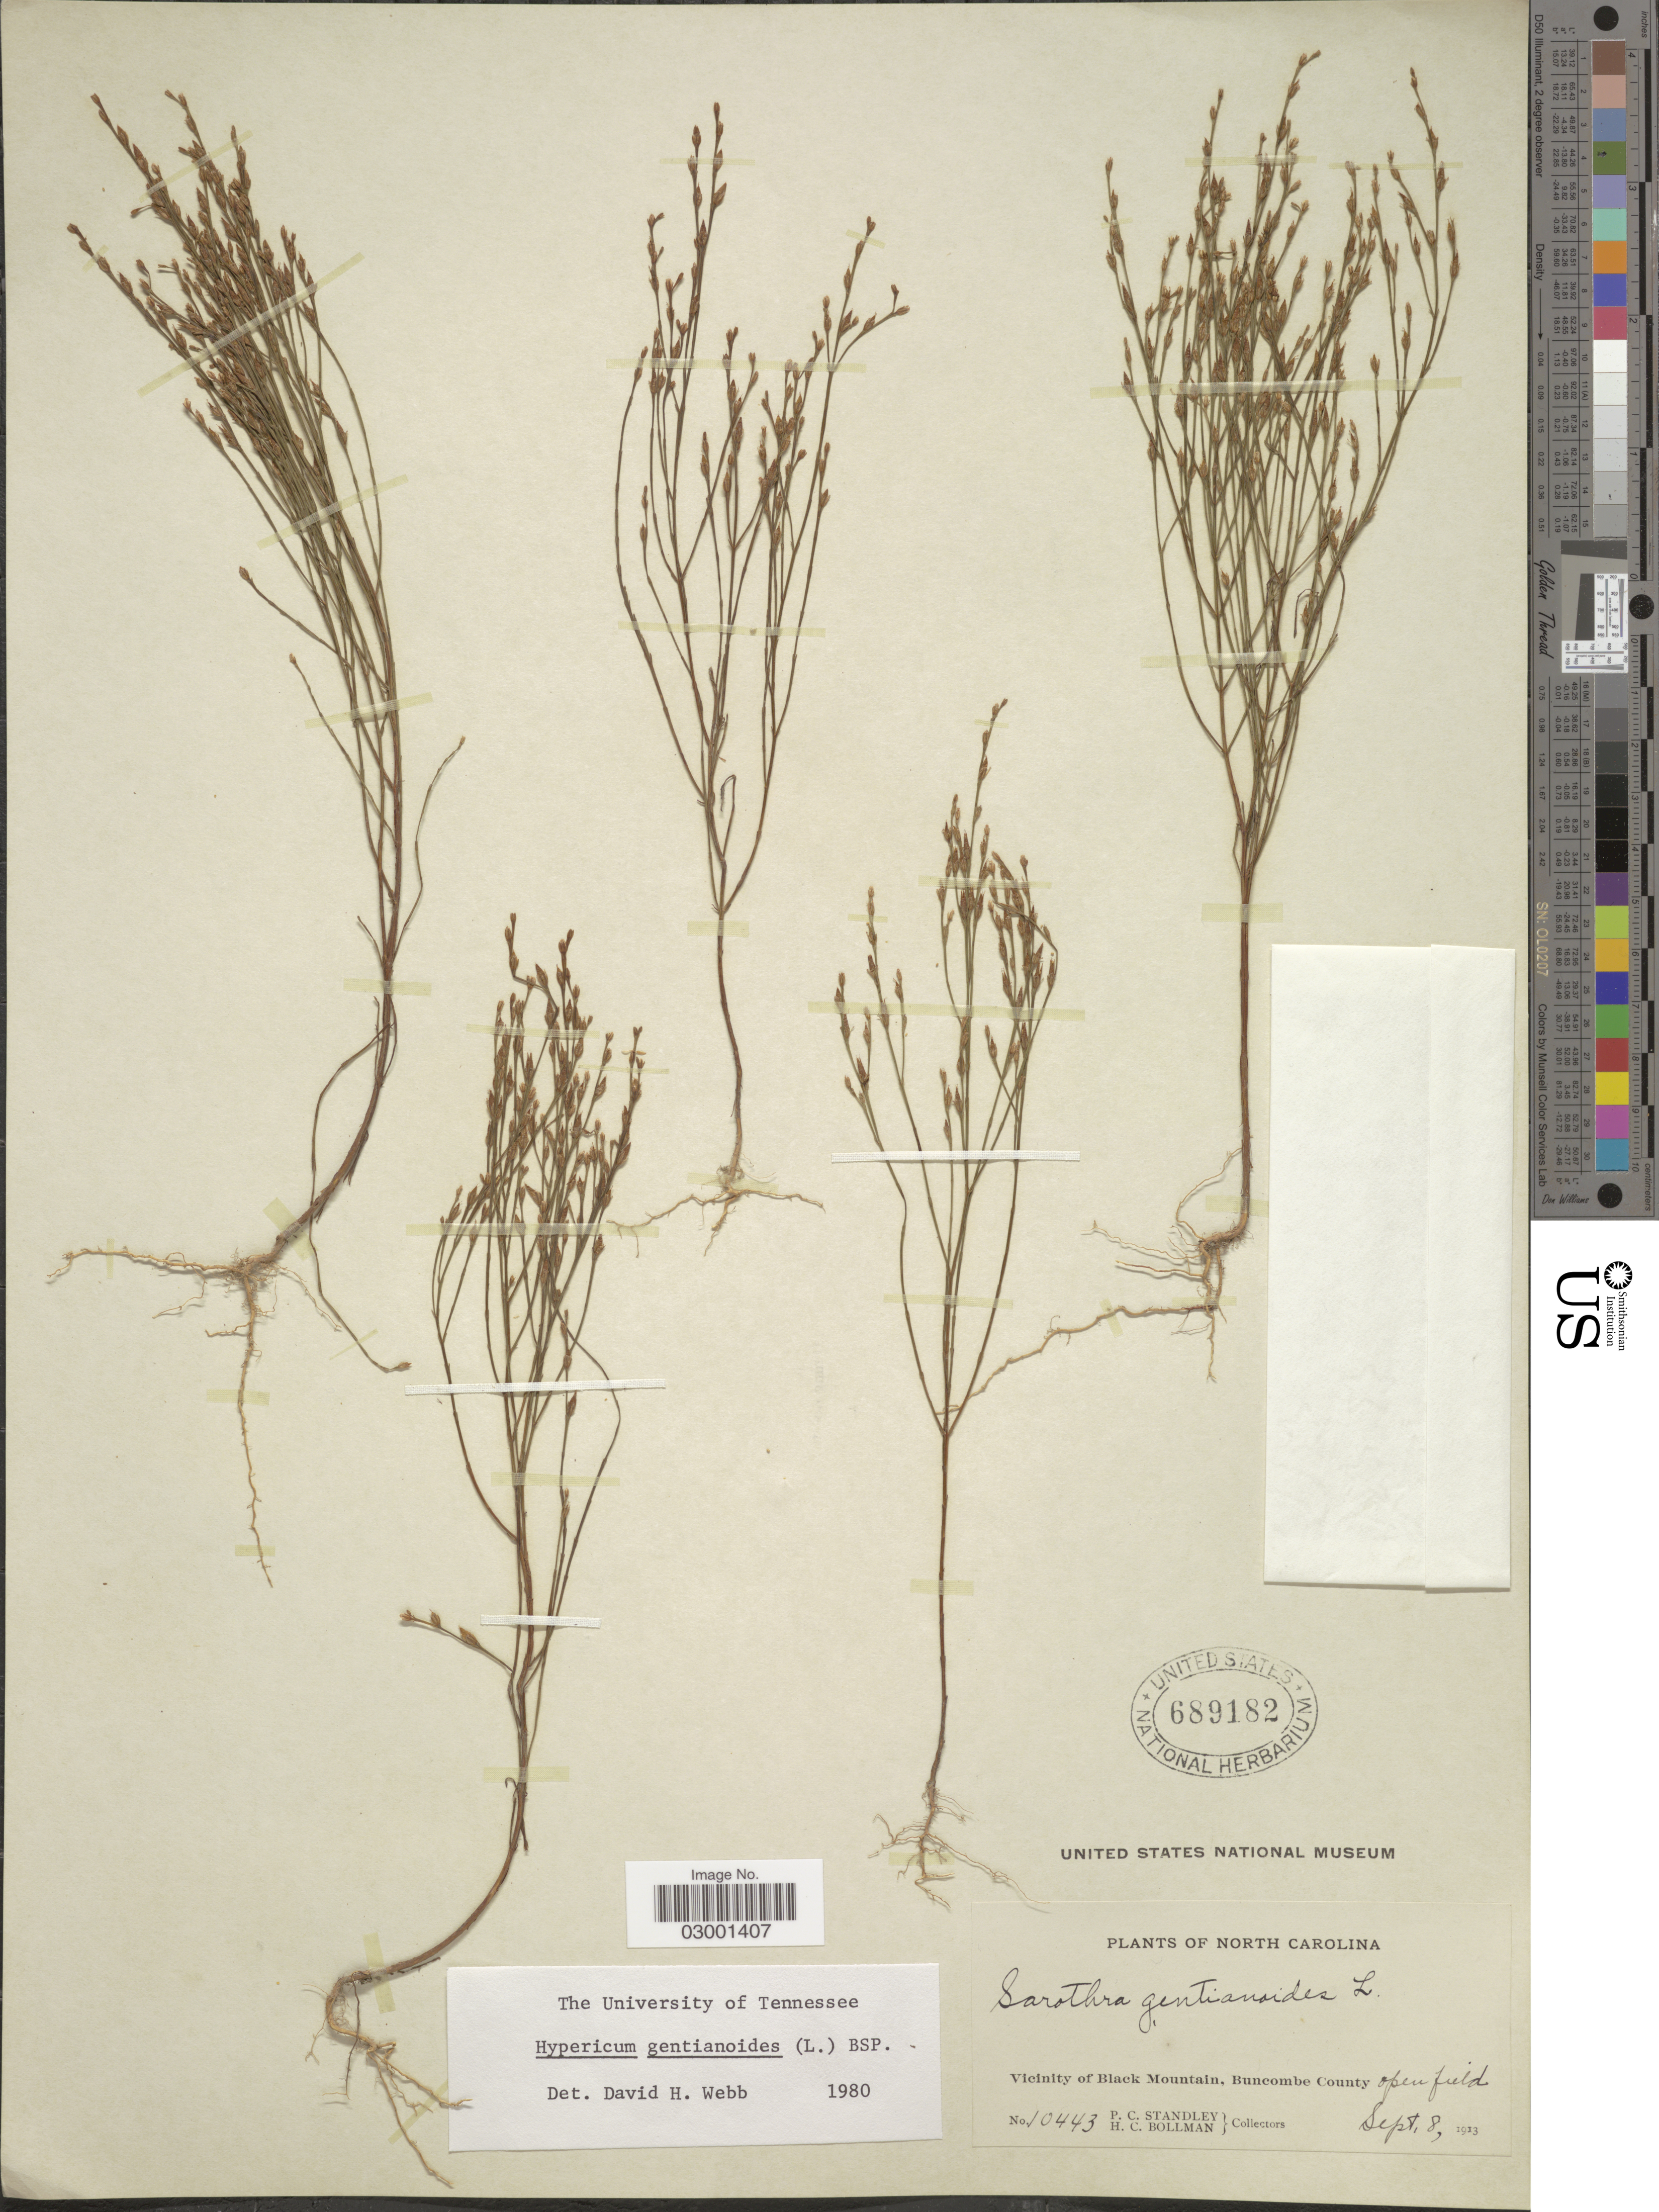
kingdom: Plantae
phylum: Tracheophyta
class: Magnoliopsida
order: Malpighiales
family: Hypericaceae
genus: Hypericum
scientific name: Hypericum gentianoides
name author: (L.) Britton, Stearns & Poggenb.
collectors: P. C. Standley & H. C. Bollman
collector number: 10443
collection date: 1913-09-08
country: United States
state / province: North Carolina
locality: Vicinity of Black Mountain, Buncombe County open field.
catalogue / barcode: US 689182